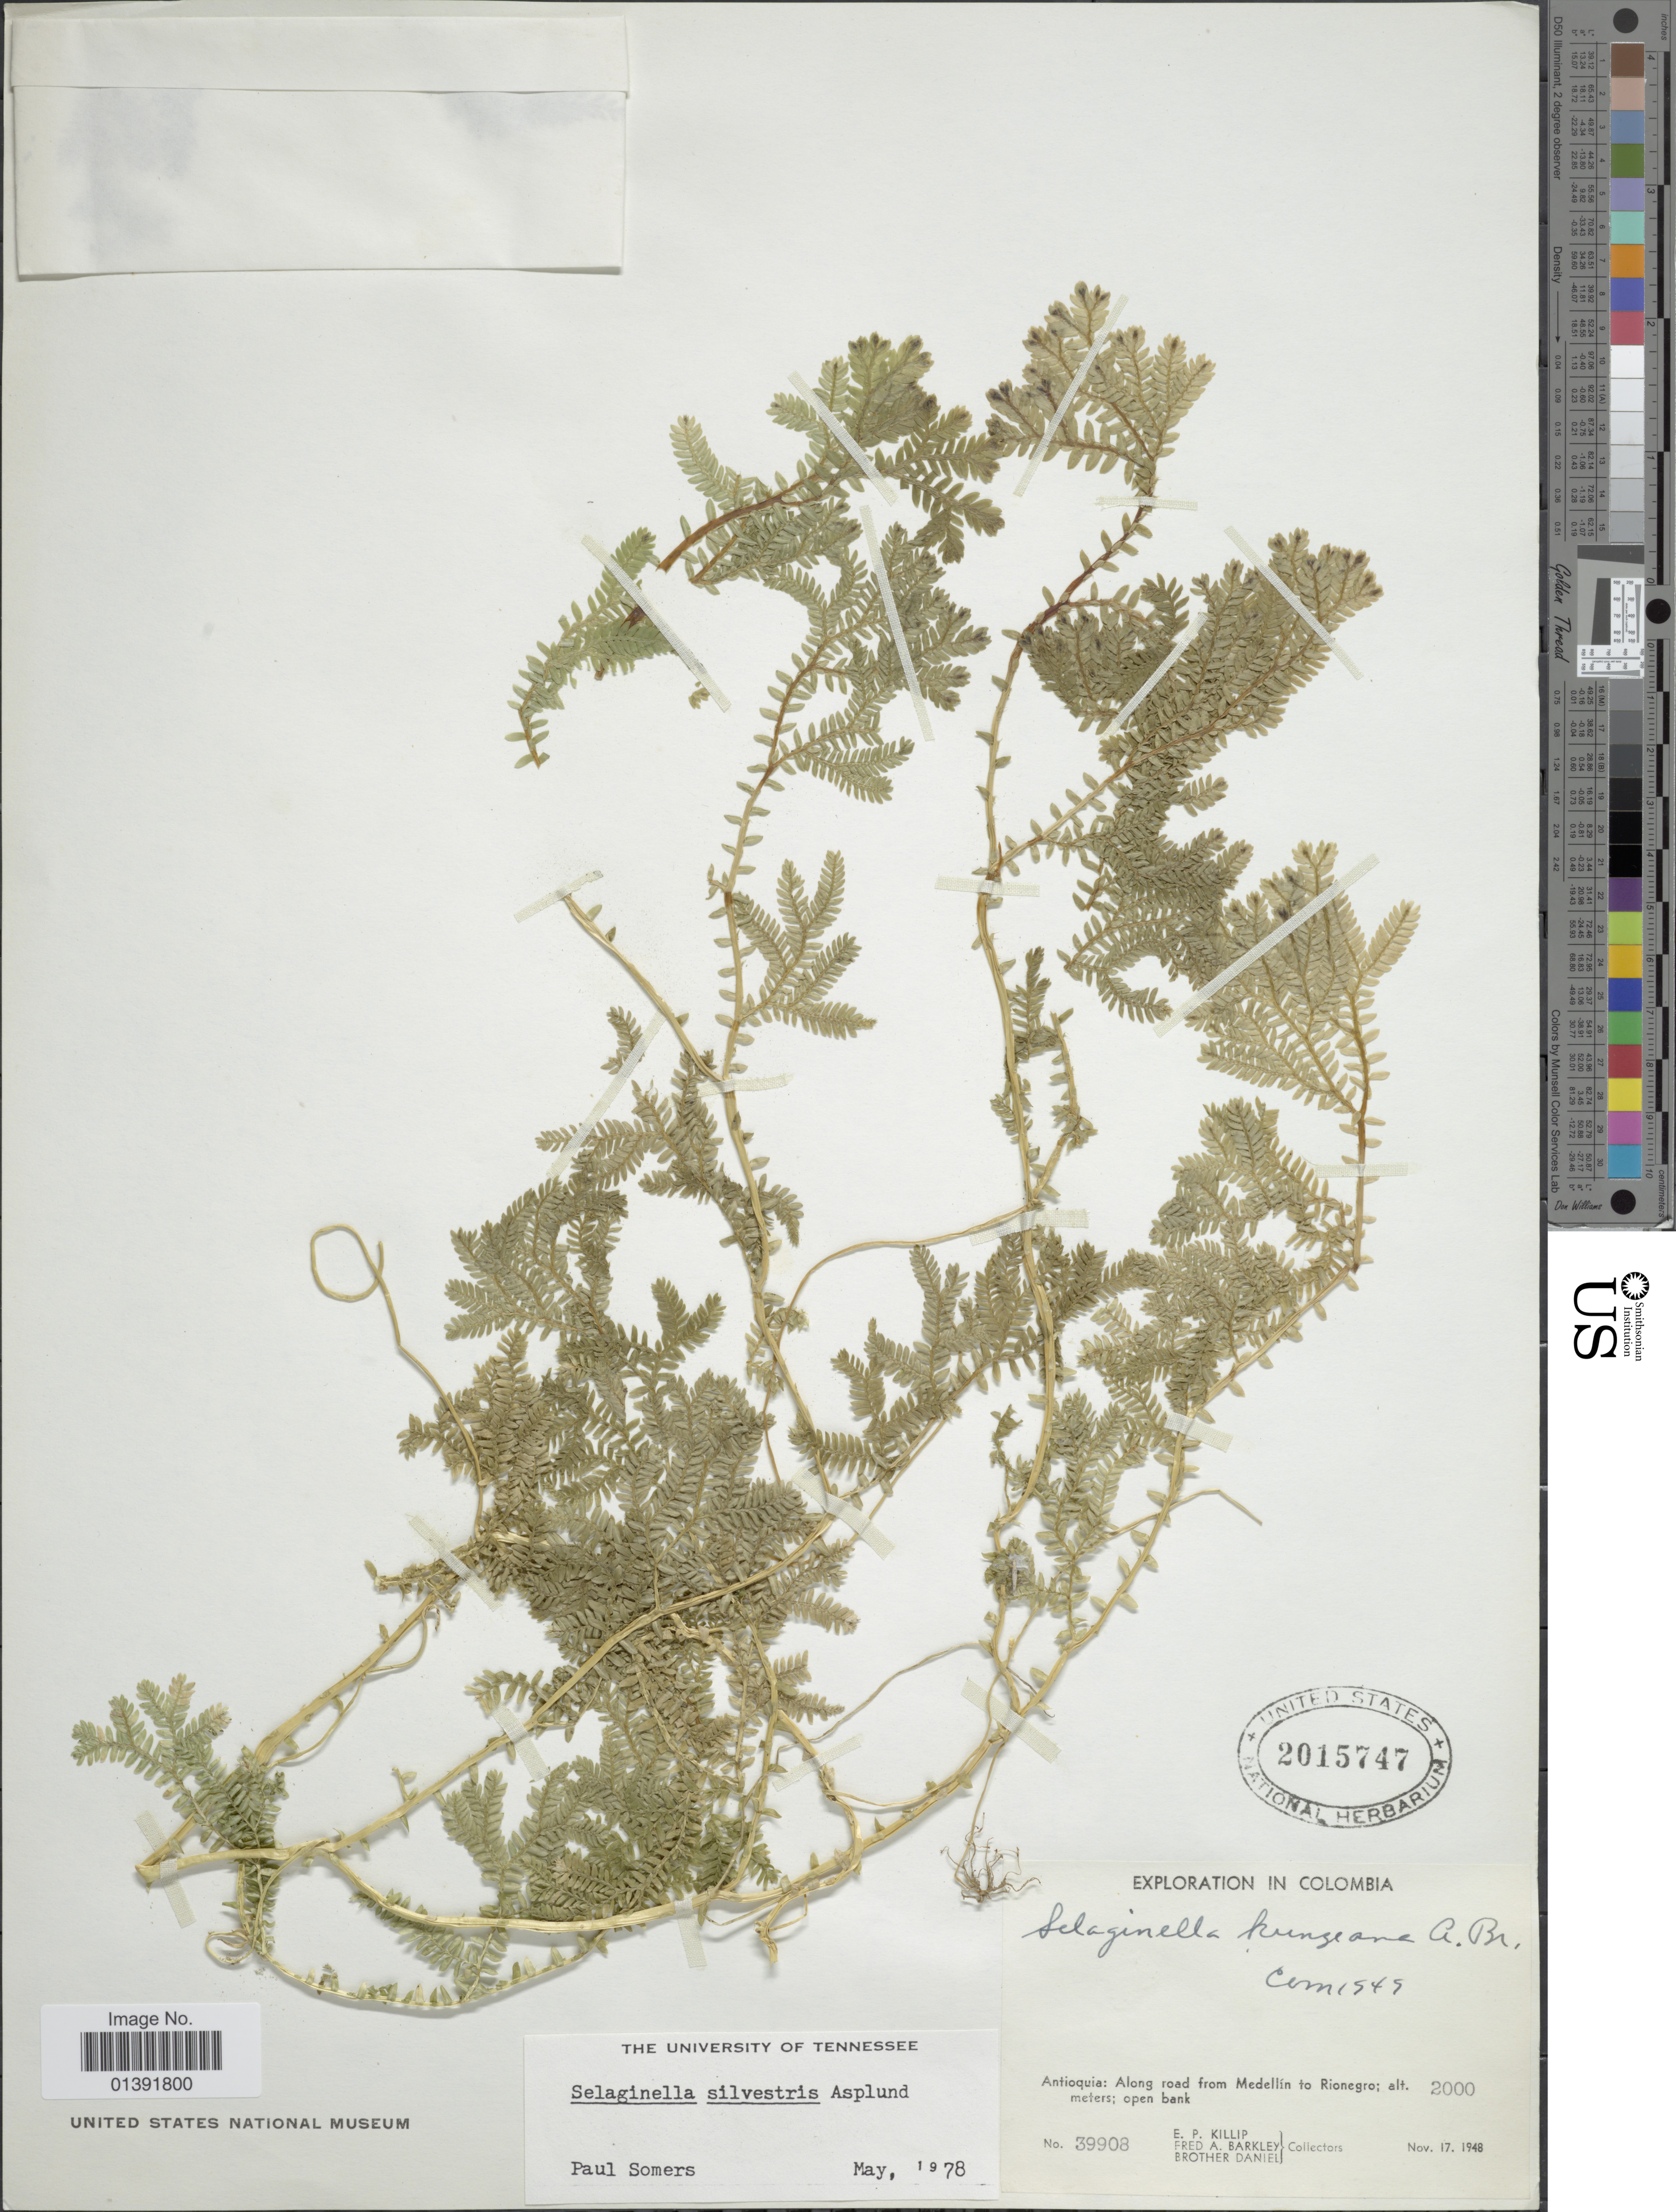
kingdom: Plantae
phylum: Tracheophyta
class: Lycopodiopsida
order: Selaginellales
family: Selaginellaceae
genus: Selaginella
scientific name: Selaginella silvestris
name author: Aspl.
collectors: E. P. Killip, F. A. Barkley & Bro. Daniel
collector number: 39908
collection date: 1948-11-14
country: Colombia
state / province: Antioquia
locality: Along road from Medellin to Rionegro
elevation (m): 2000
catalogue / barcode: US 2015747